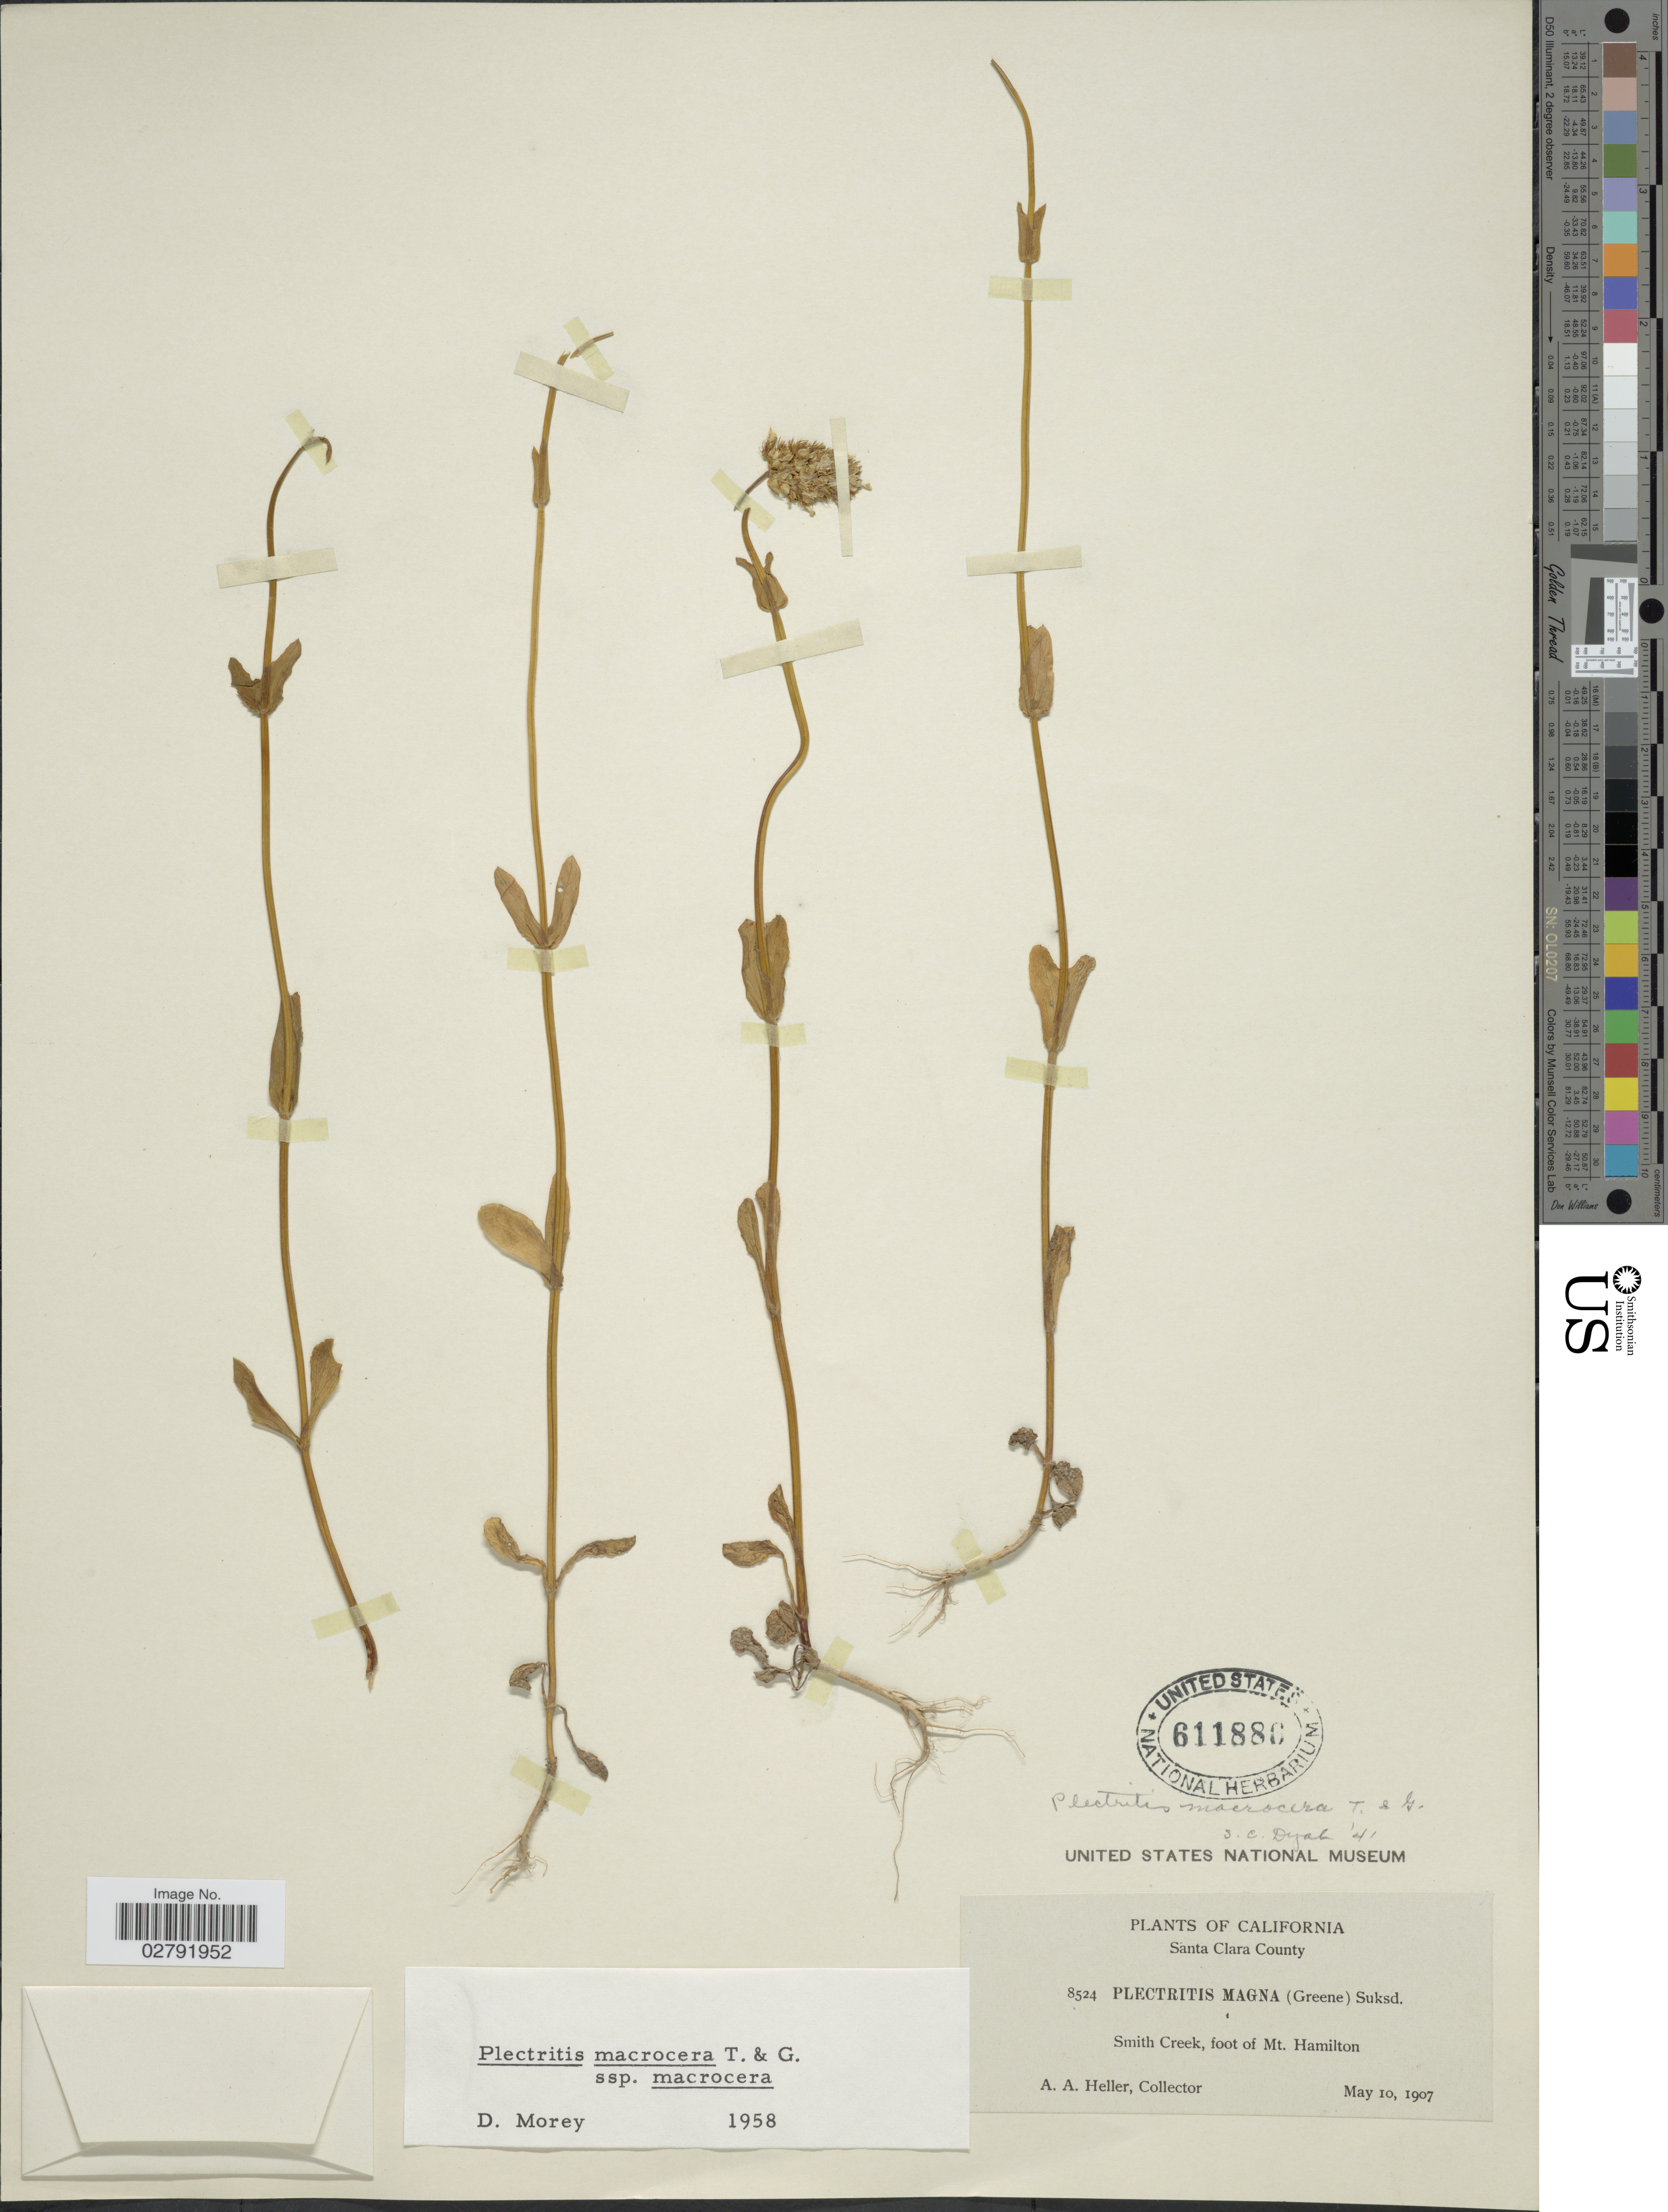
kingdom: Plantae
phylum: Tracheophyta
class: Magnoliopsida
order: Dipsacales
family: Caprifoliaceae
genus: Plectritis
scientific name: Plectritis macrocera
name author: Torr. & A. Gray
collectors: A. A. Heller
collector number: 8524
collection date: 1907-05-10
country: United States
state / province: California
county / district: Santa Clara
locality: Santa Clara County. Smith Creek, foot of Mt. Hamilton.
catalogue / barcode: US 611880